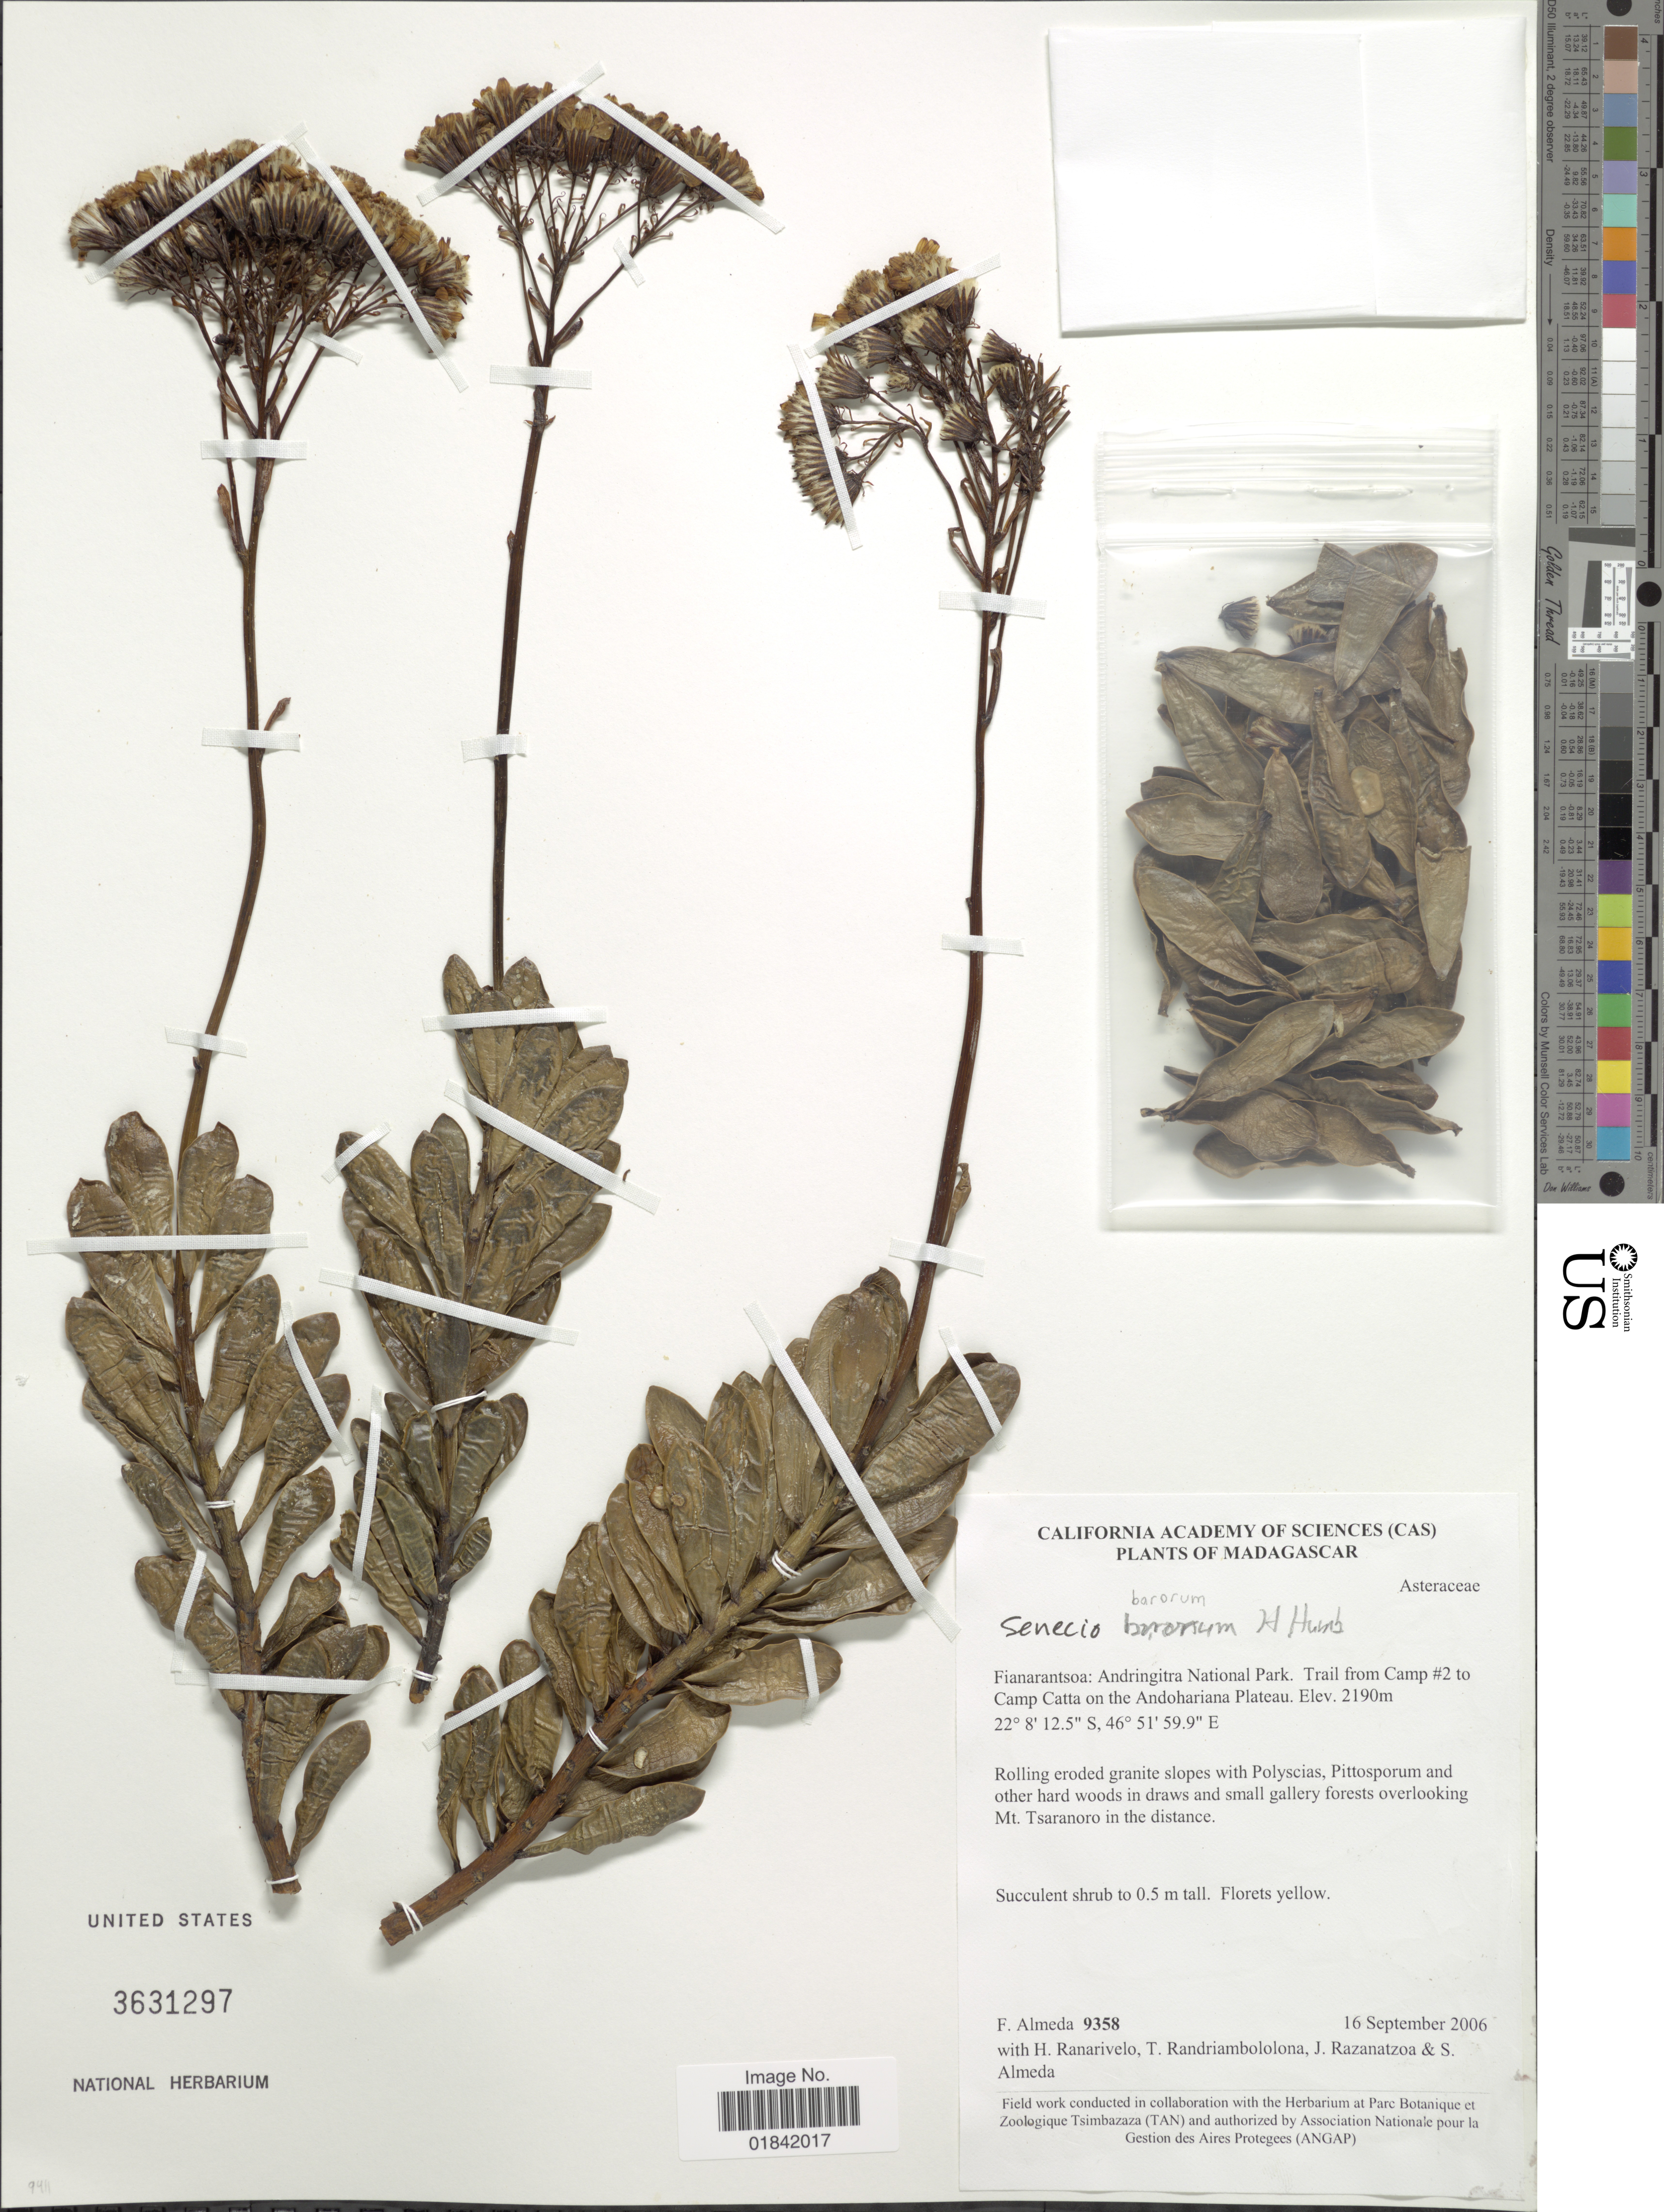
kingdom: Plantae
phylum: Tracheophyta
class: Magnoliopsida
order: Asterales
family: Asteraceae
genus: Senecio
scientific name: Senecio barorum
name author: Humb.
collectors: F. Almeda, H. Ranarivelo, T. Randriambololona, J. Razanatzoa & S. Almeda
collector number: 9358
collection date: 2006-09-16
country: Madagascar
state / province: Haute Matsiatra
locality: Andringitra National Park, Trail from Camp #2 to Camp Catta on the Andohariana Plateau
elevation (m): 2190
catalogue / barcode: US 3631297